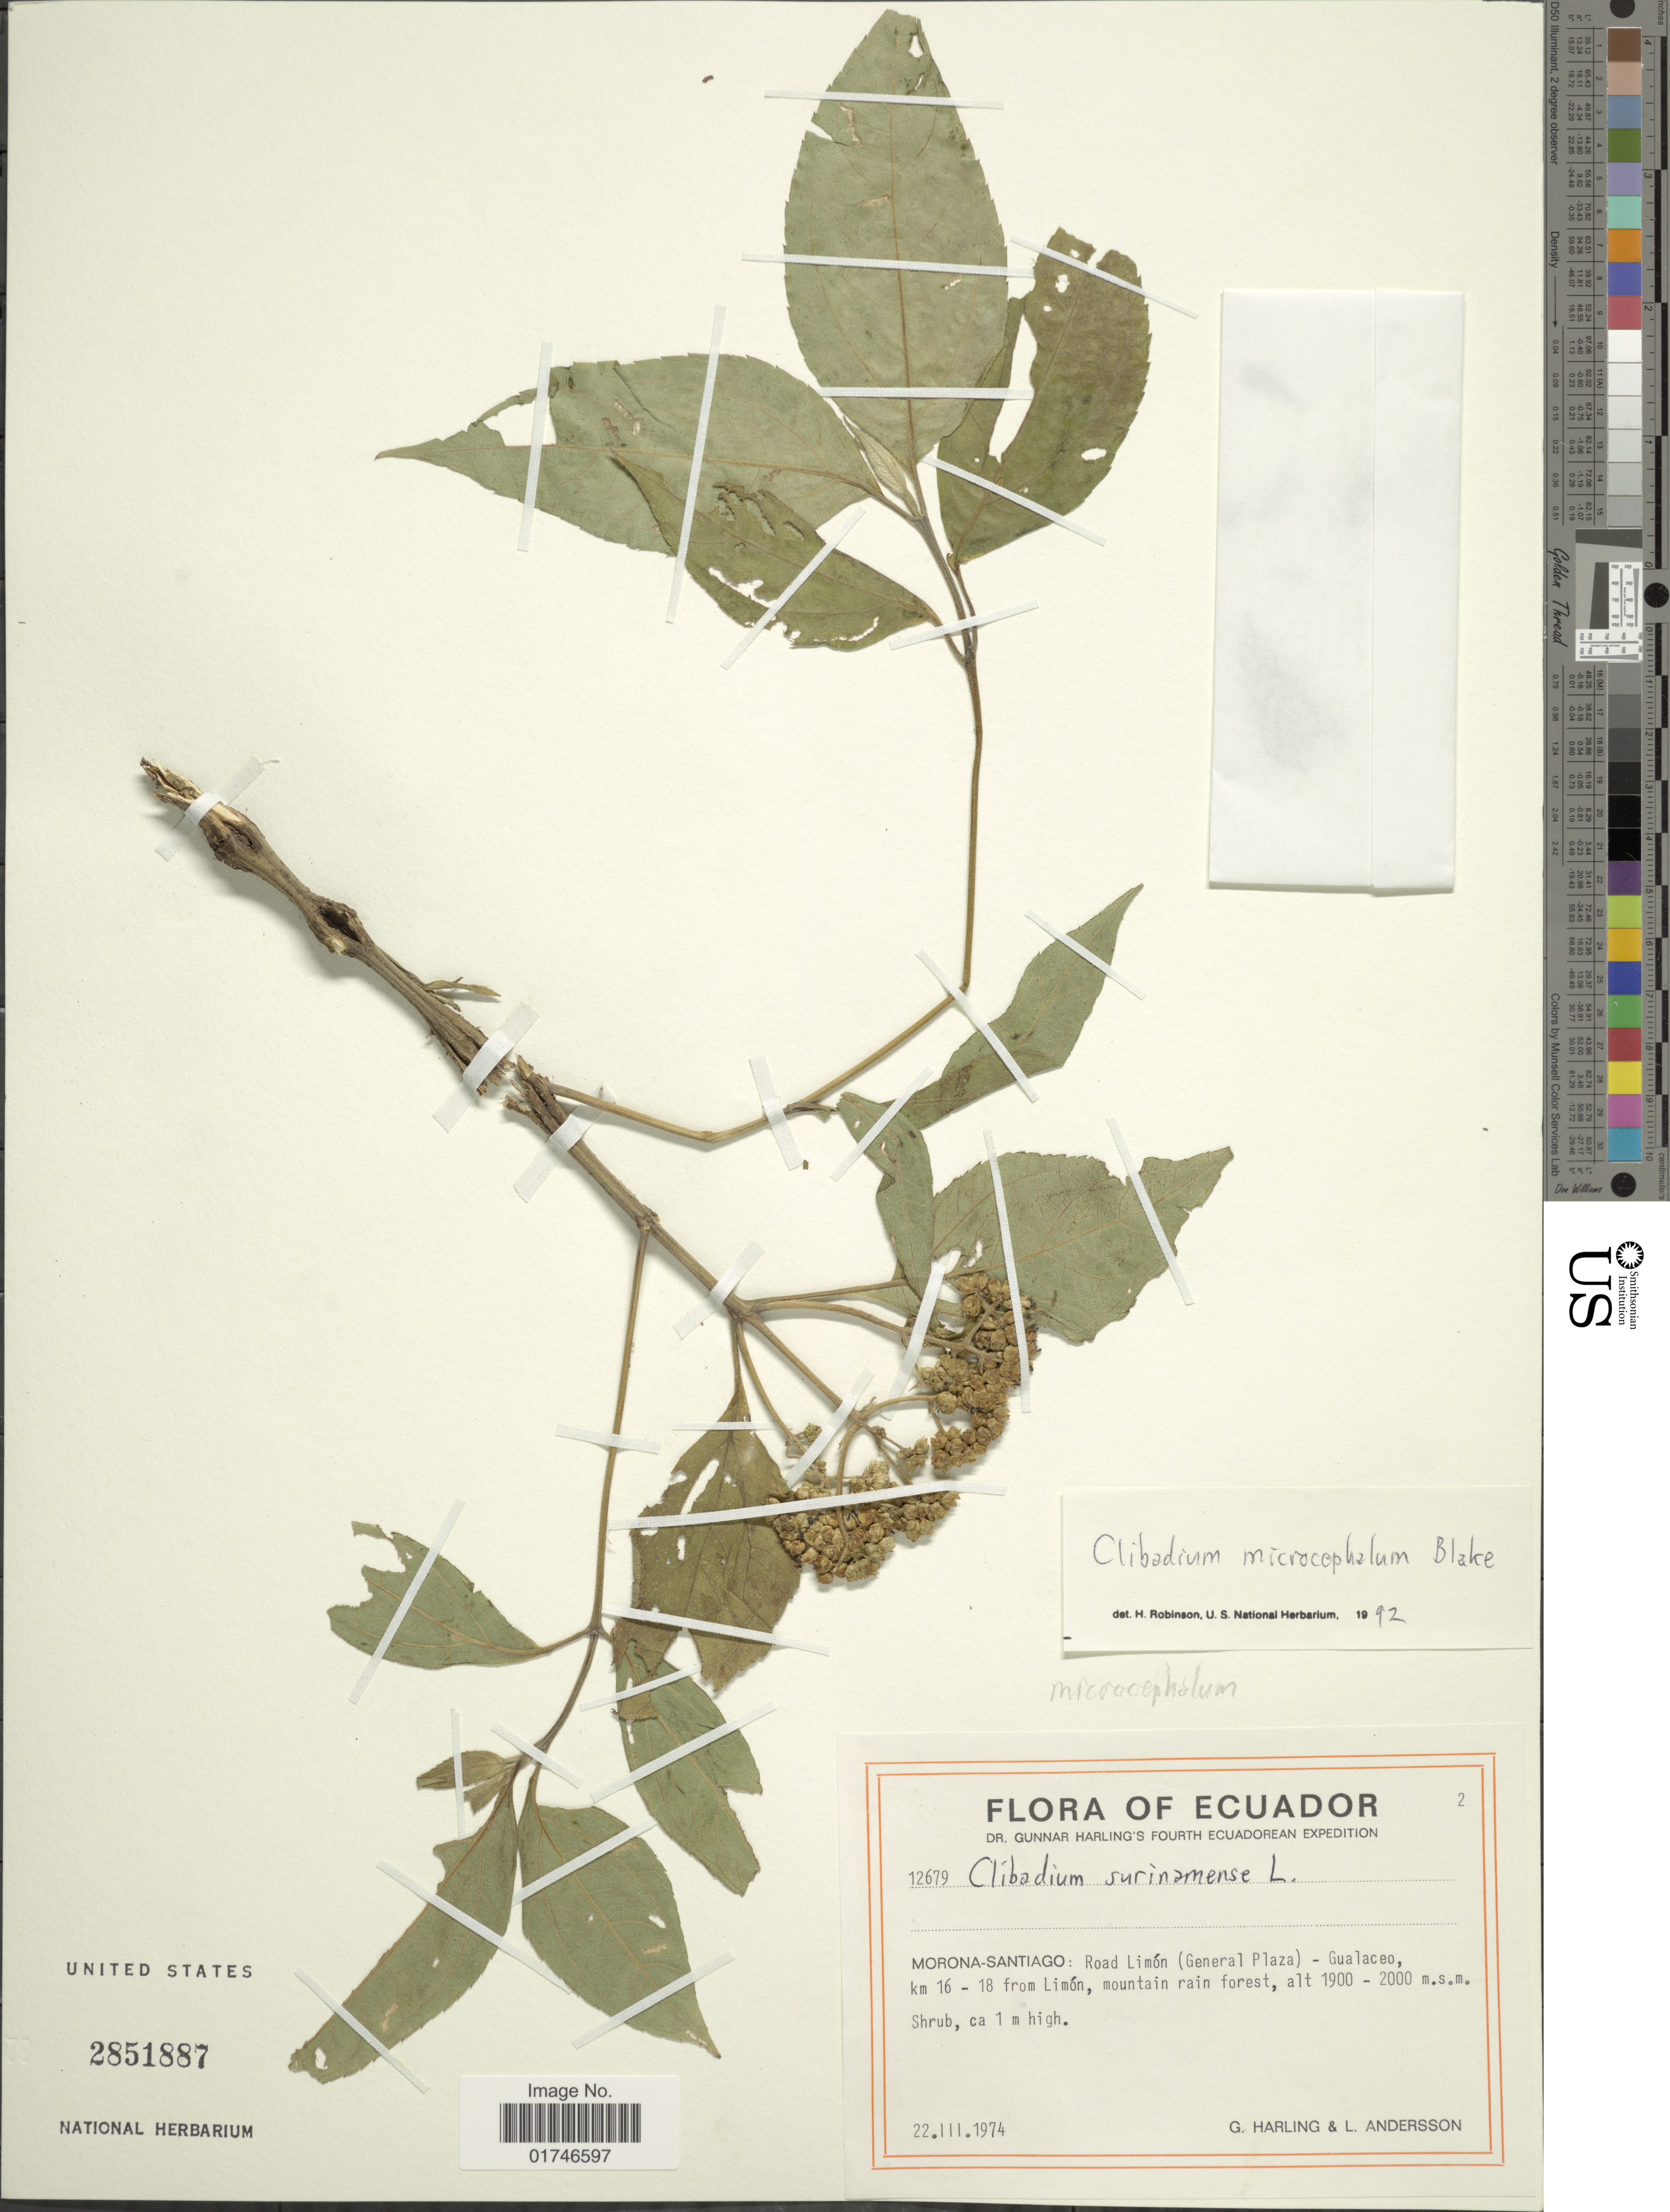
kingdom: Plantae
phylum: Tracheophyta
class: Magnoliopsida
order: Asterales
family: Asteraceae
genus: Clibadium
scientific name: Clibadium microcephalum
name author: S.F. Blake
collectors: G. Harling & L. Andersson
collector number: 12679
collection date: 1974-03-22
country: Ecuador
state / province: Morona-Santiago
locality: Morona-Santiago: Road Limon( General Plaza) - Gualaceo km 16 - 18 from Limon, mountain rain forest.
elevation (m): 1900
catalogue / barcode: US 2851887